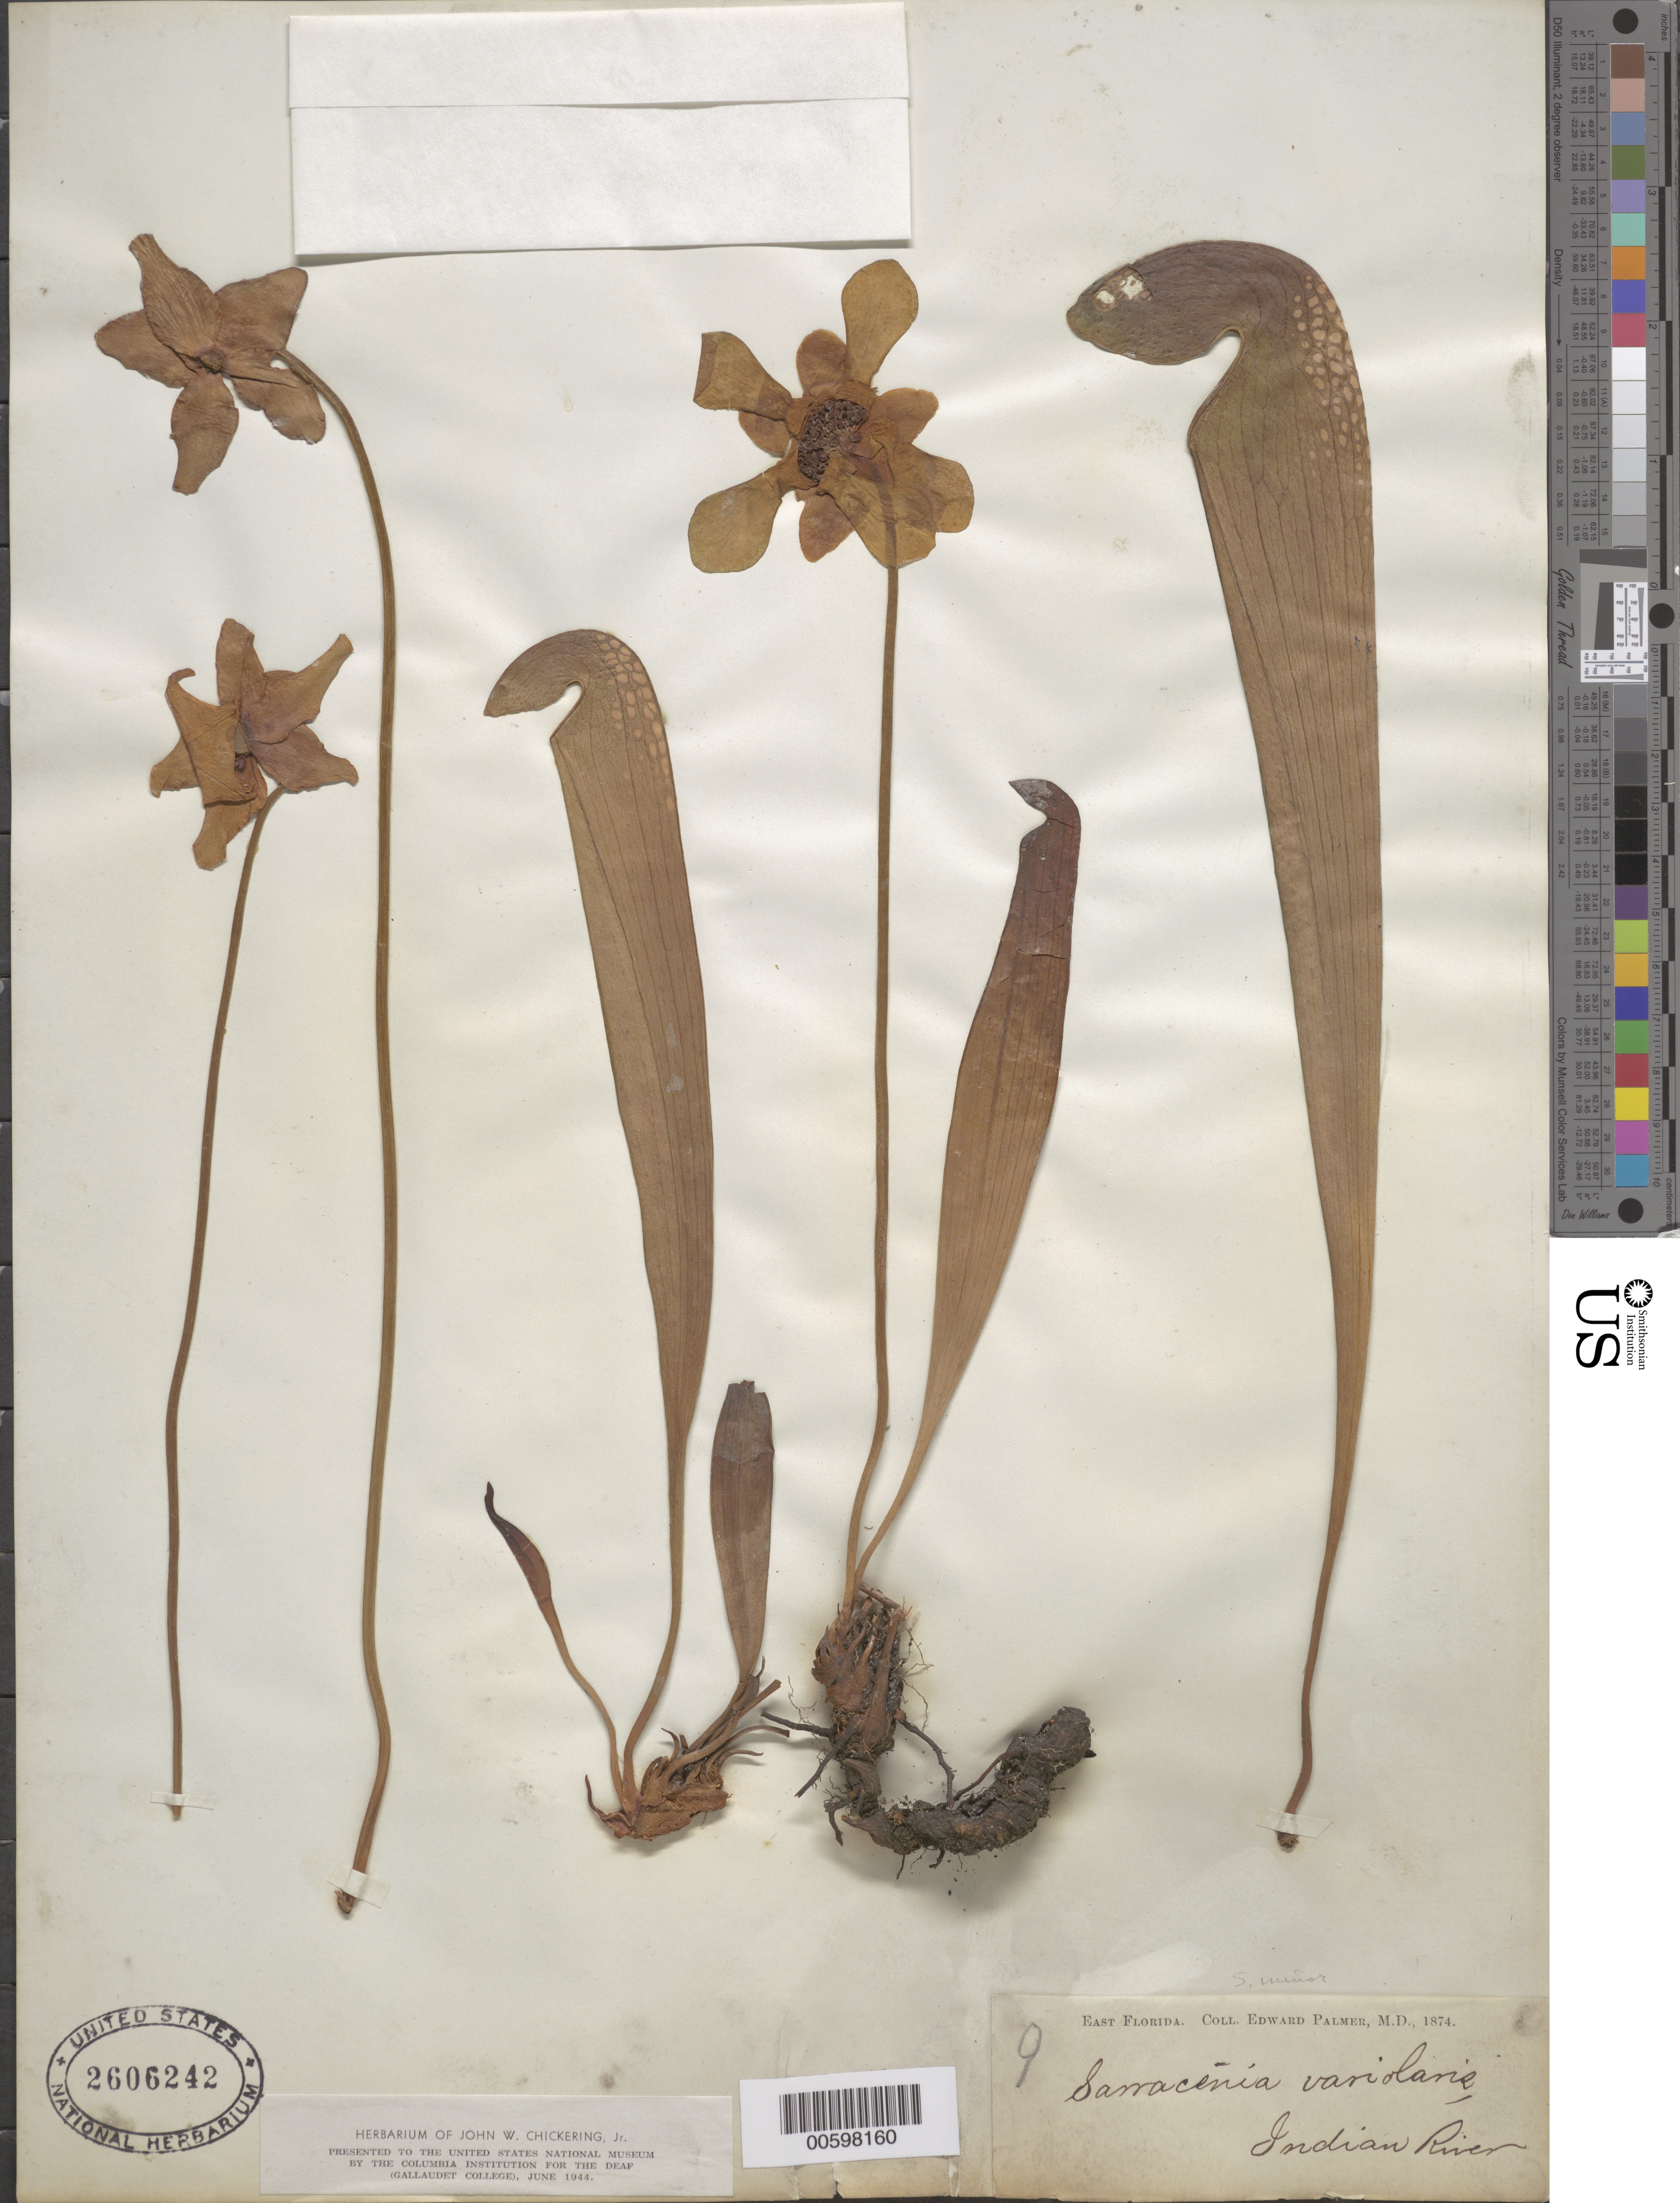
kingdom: Plantae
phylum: Tracheophyta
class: Magnoliopsida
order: Ericales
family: Sarraceniaceae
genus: Sarracenia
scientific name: Sarracenia minor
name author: Walter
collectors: E. Palmer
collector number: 9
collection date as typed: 1874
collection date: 1874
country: United States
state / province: Florida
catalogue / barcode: US 2606242